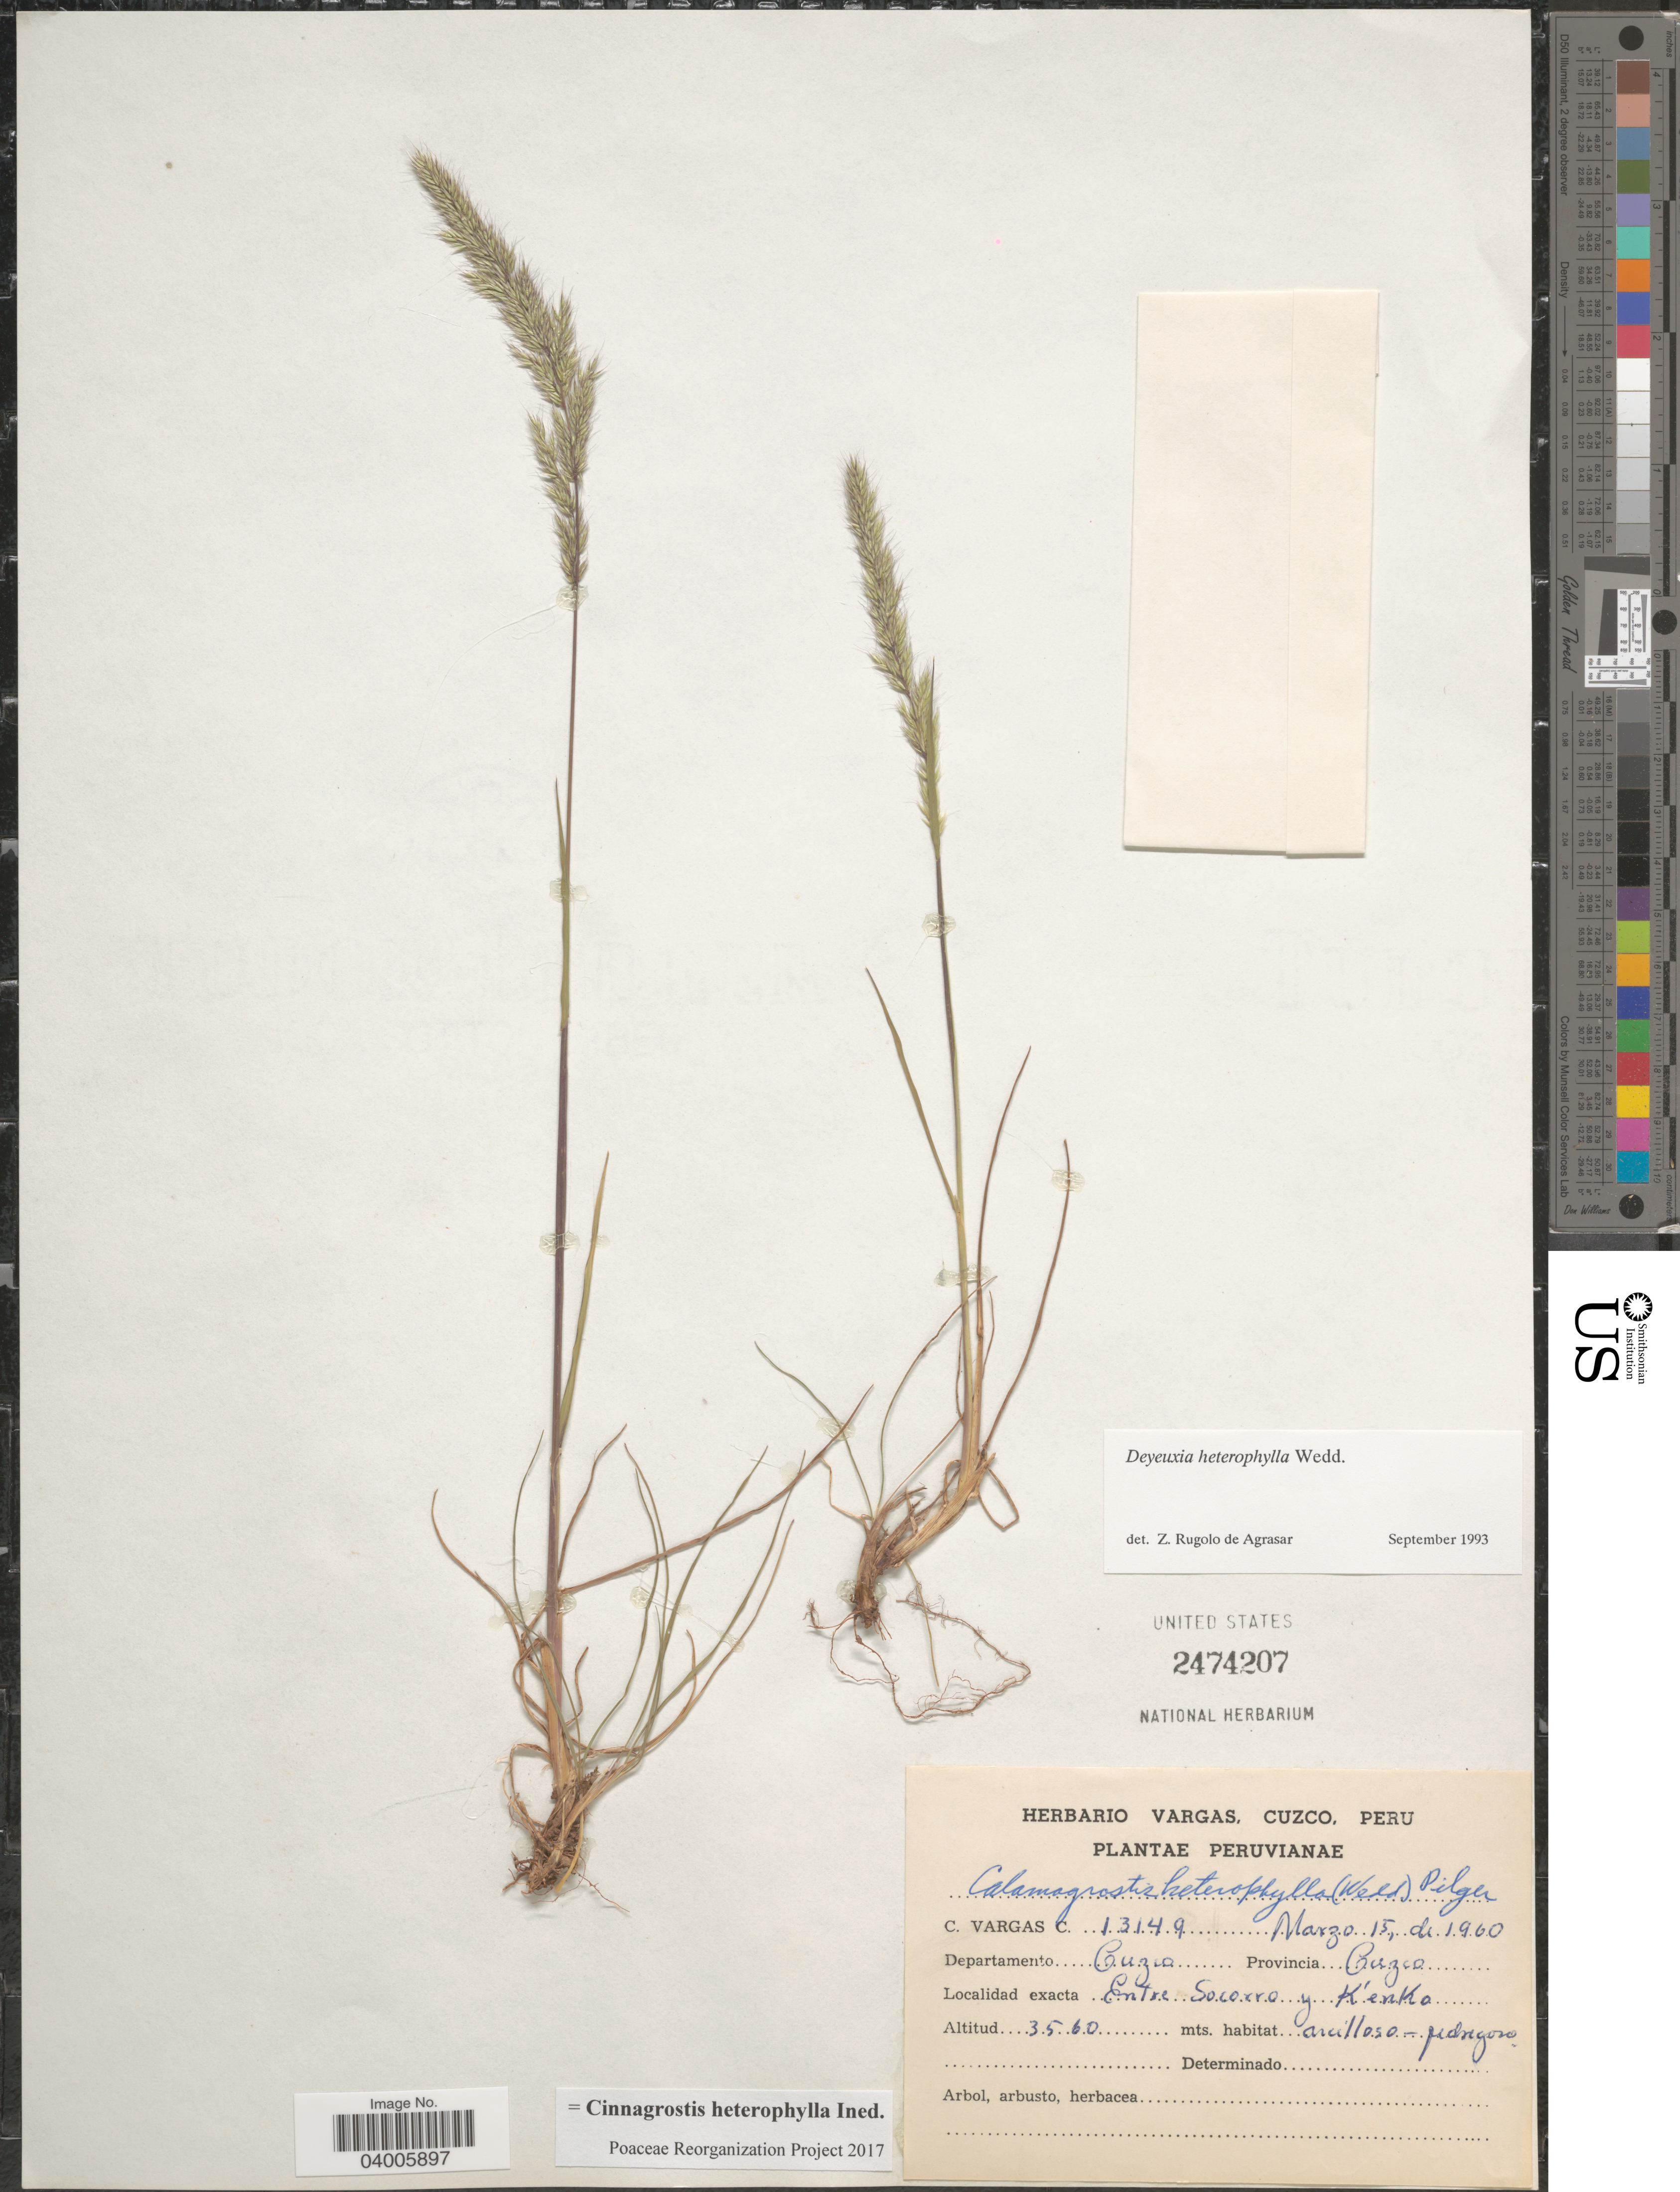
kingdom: Plantae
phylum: Tracheophyta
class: Liliopsida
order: Poales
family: Poaceae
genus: Cinnagrostis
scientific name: Cinnagrostis heterophylla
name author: (Wedd.) P.M. Peterson et al.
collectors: C. Vargas Calderón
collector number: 13149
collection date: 1960-03-15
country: Peru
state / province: Cusco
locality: Departamento Cuzco. Provincia Cuzco. Entre Socorro y K'enko.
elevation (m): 3560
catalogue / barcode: US 2474207